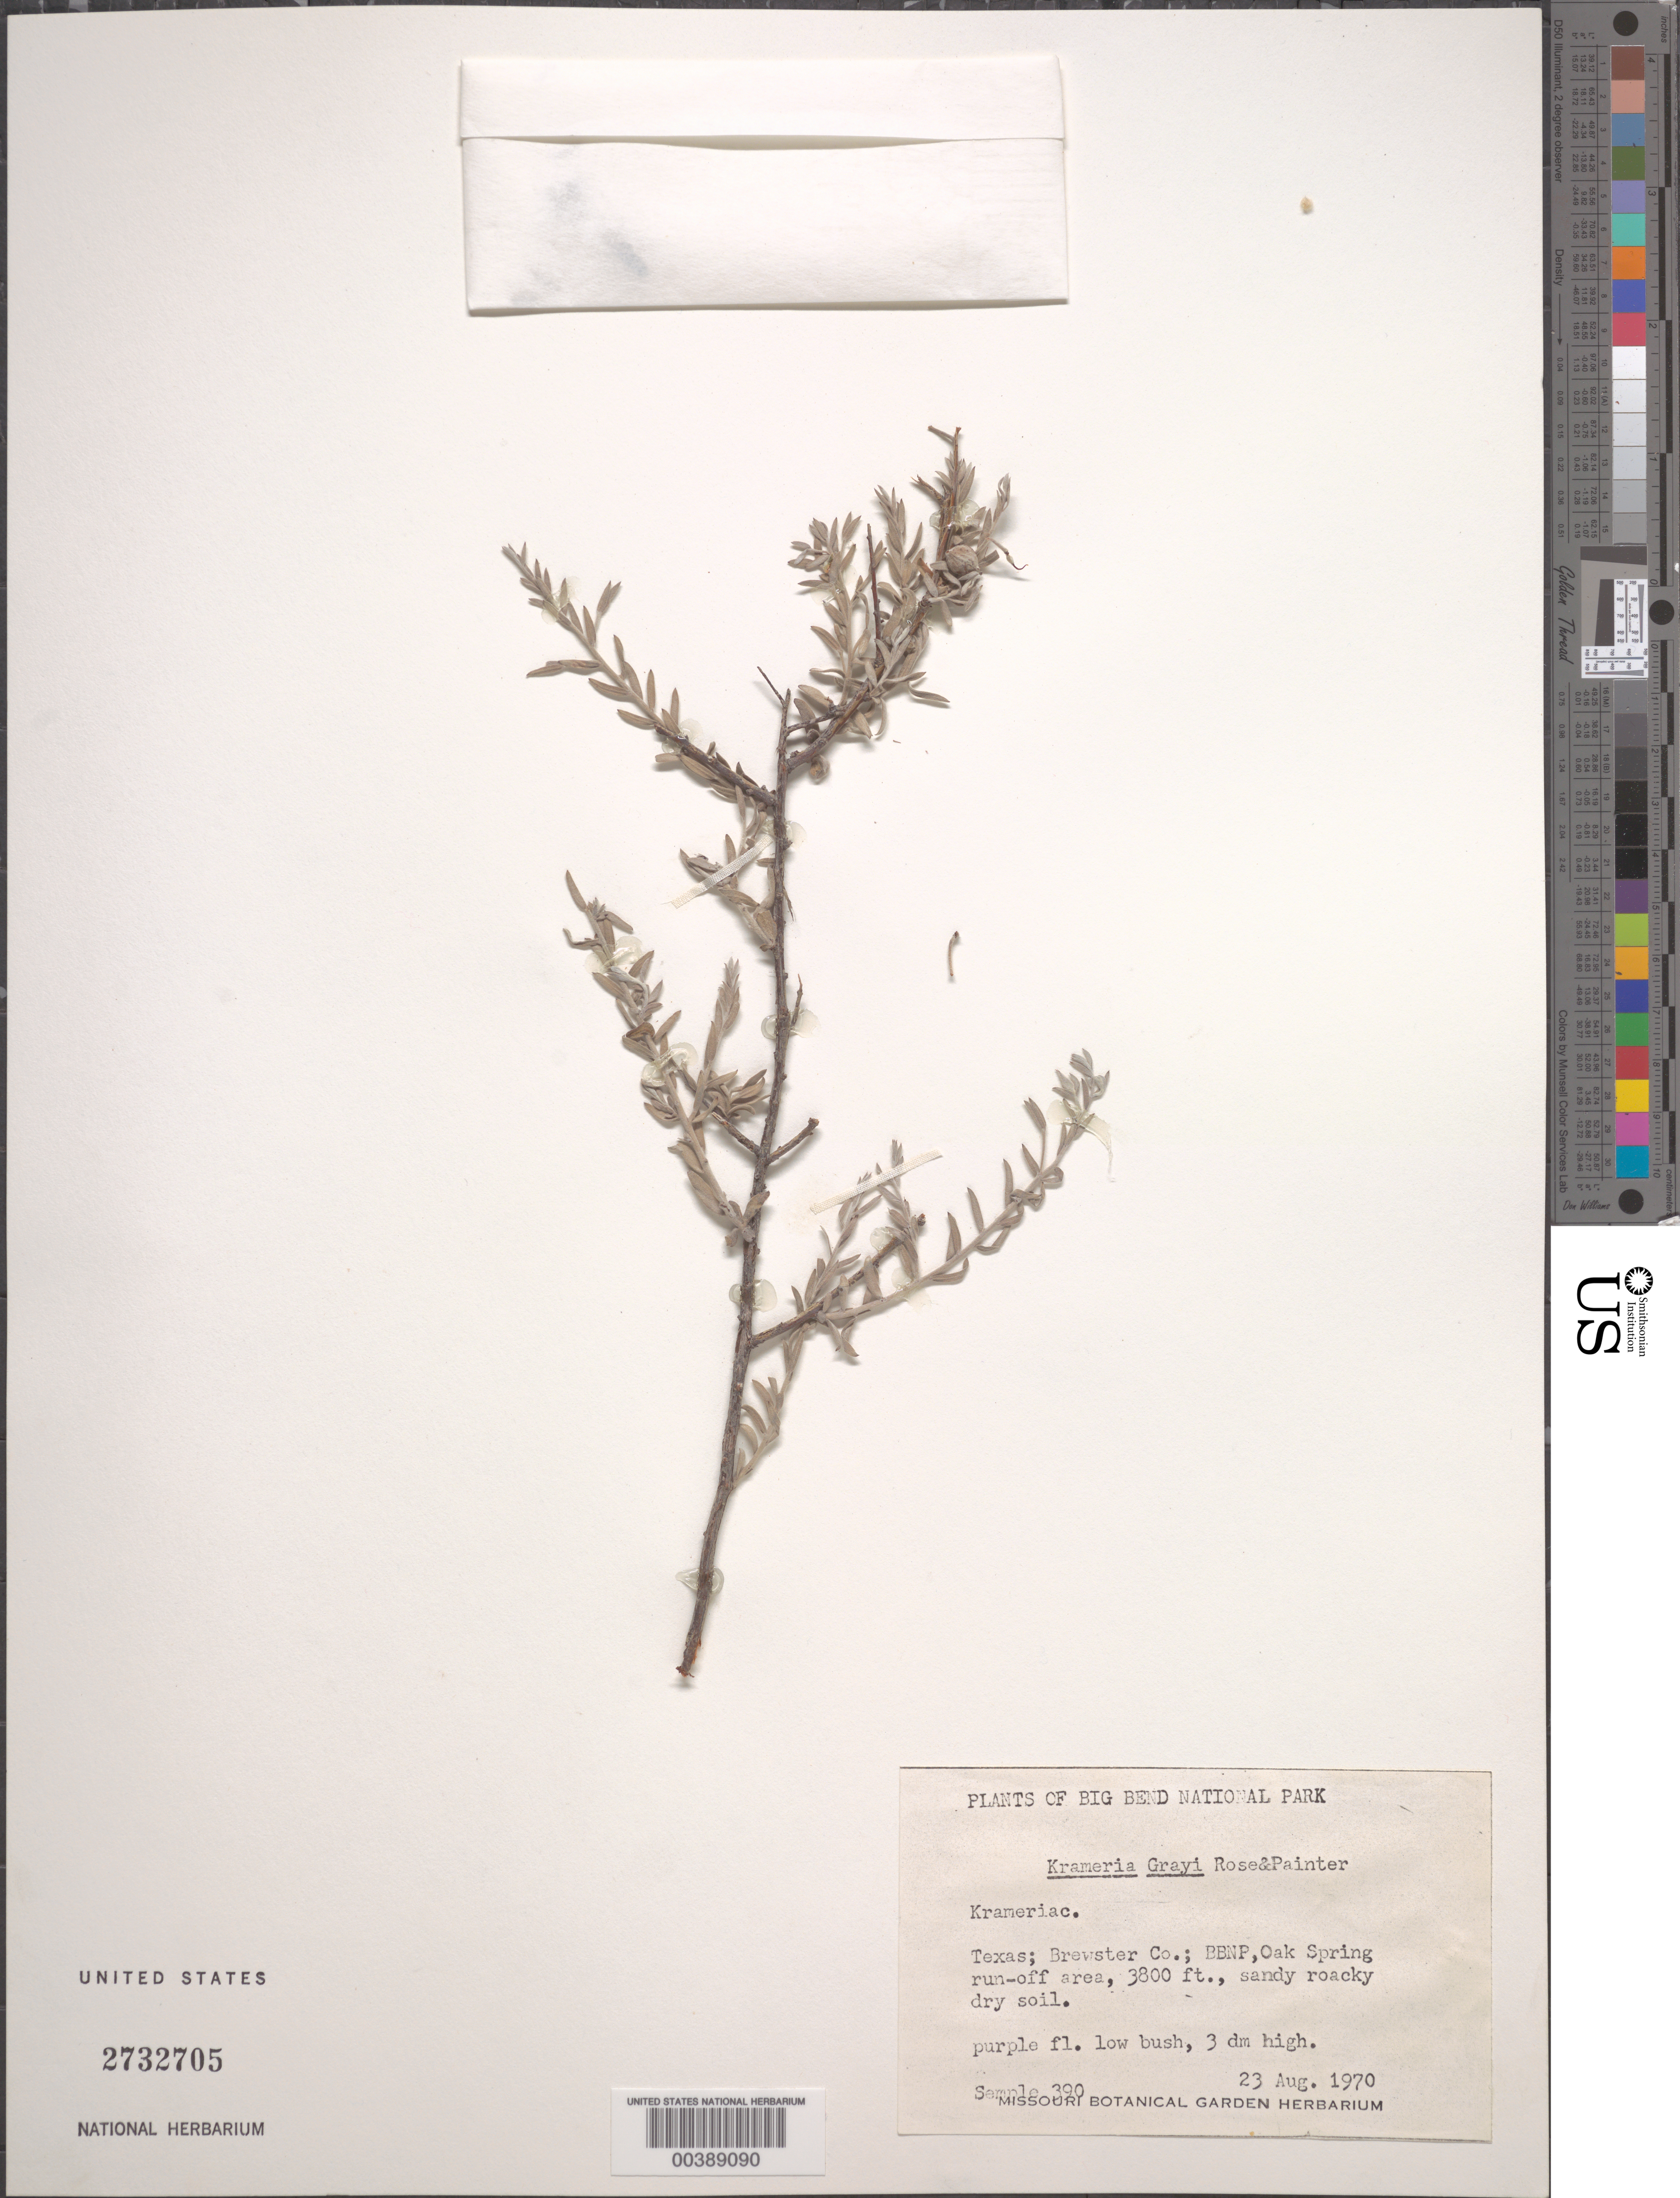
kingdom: Plantae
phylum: Tracheophyta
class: Magnoliopsida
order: Zygophyllales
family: Krameriaceae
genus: Krameria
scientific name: Krameria grayi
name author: Rose & J.H. Painter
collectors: J. C. Semple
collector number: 390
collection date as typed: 23 Aug 1970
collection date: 1970-08-23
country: United States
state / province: Texas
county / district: Brewster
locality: Big bend national park; oak spring run-off area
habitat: Sandy rocky dry soil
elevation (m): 1158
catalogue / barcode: US 2732705